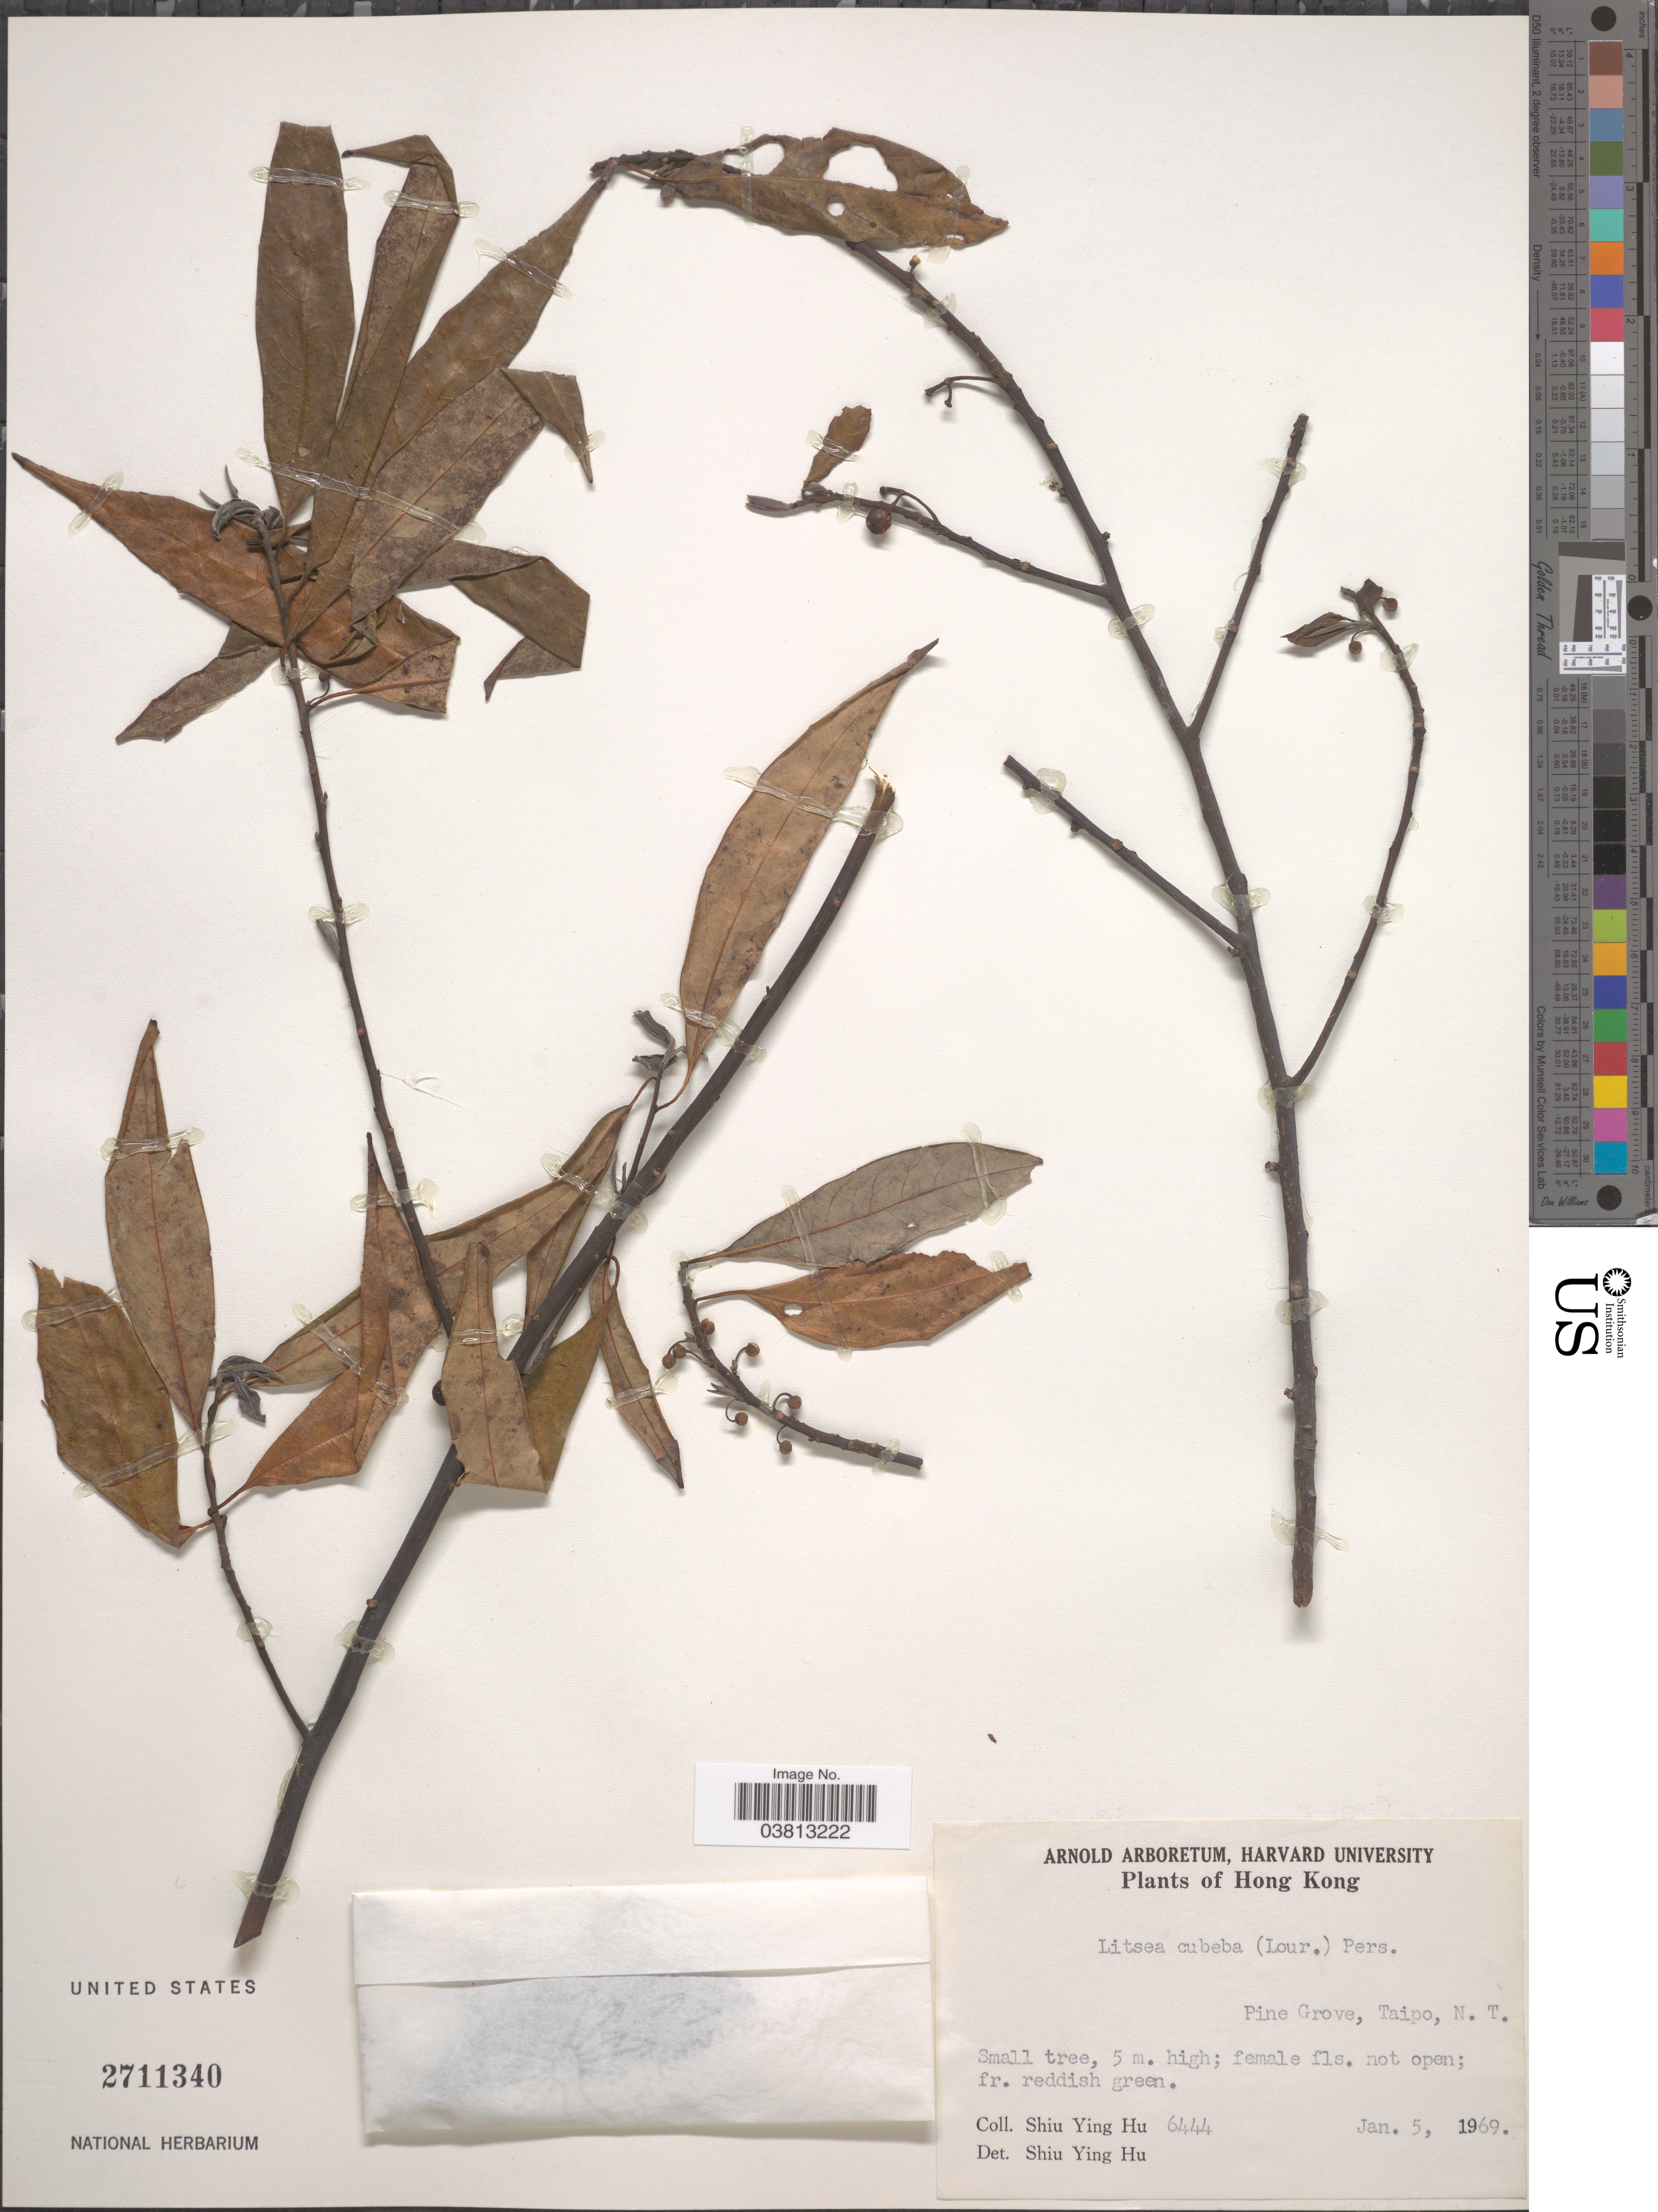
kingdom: Plantae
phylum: Tracheophyta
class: Magnoliopsida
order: Laurales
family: Lauraceae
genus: Litsea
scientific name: Litsea cubeba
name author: (Lour.) Pers.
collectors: S. Y. Hu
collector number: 6444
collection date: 1969-01-05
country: China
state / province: Hong Kong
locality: Pine Grove, Taipo, N. T.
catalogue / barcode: US 2711340